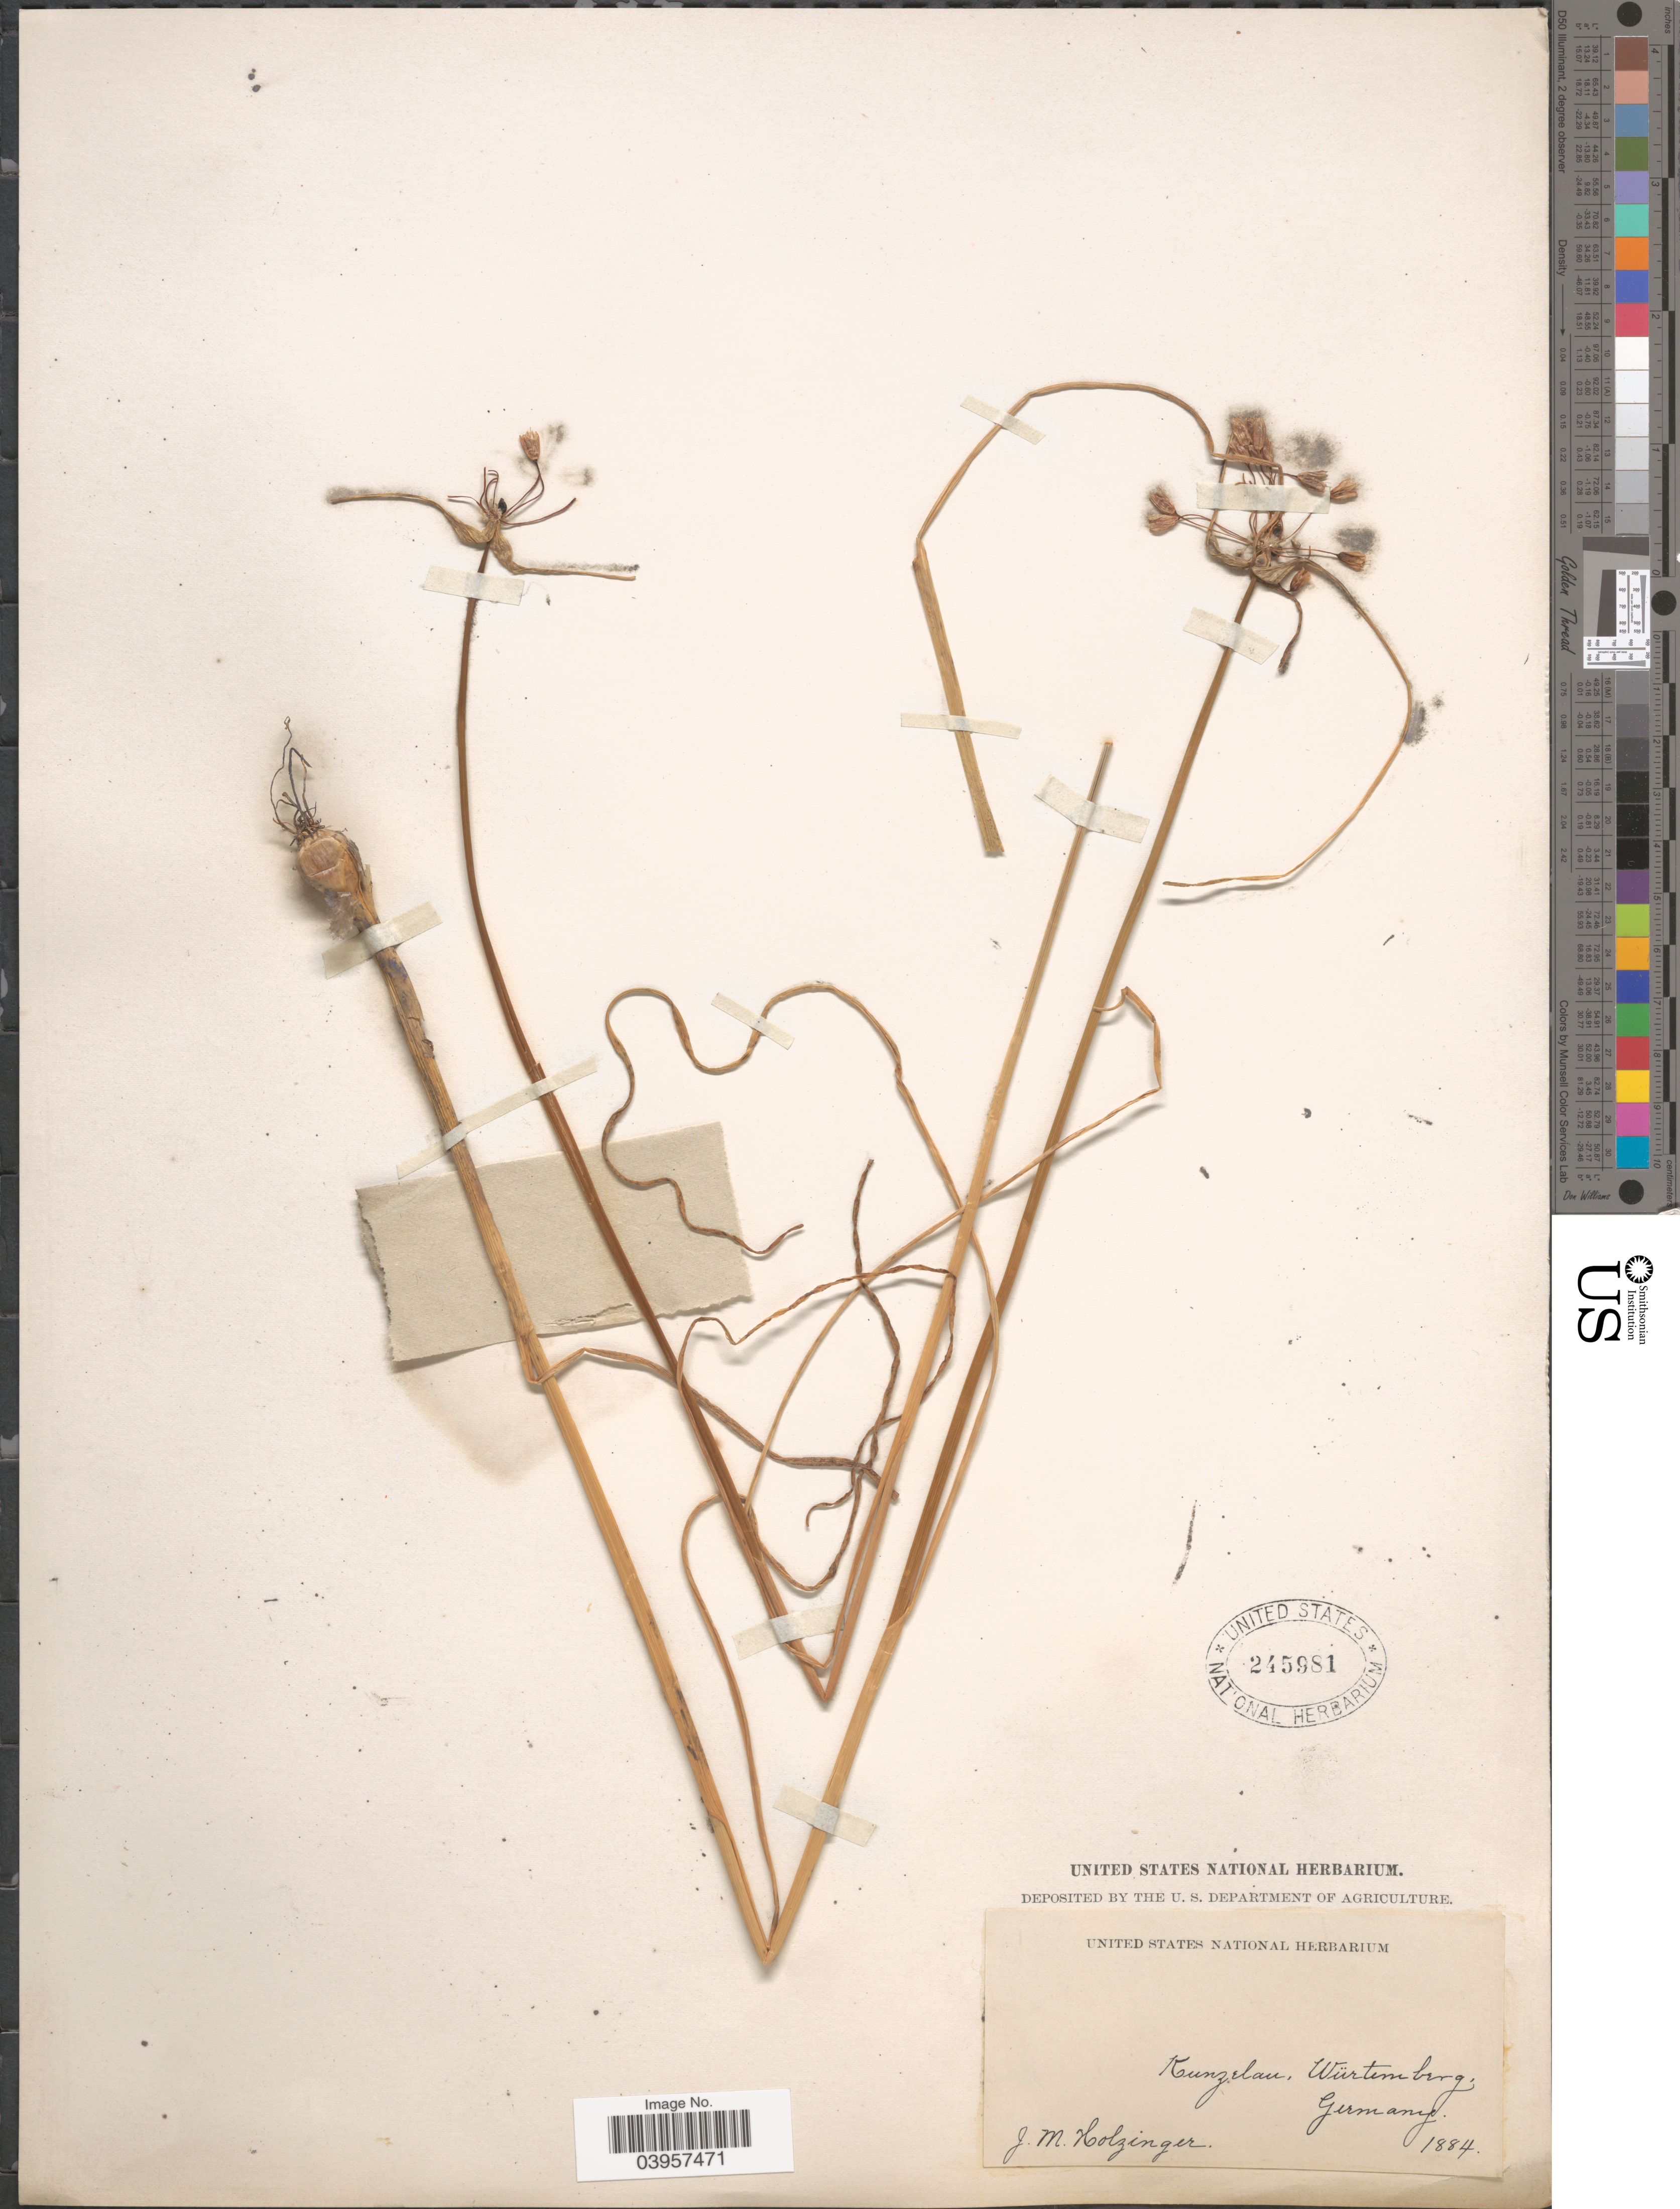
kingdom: Plantae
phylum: Tracheophyta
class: Liliopsida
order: Asparagales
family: Amaryllidaceae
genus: Allium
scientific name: Allium sp.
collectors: J. M. Holzinger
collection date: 1884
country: Germany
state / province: Baden-Württemberg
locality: Kunzelau, Würtemberg.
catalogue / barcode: US 245981